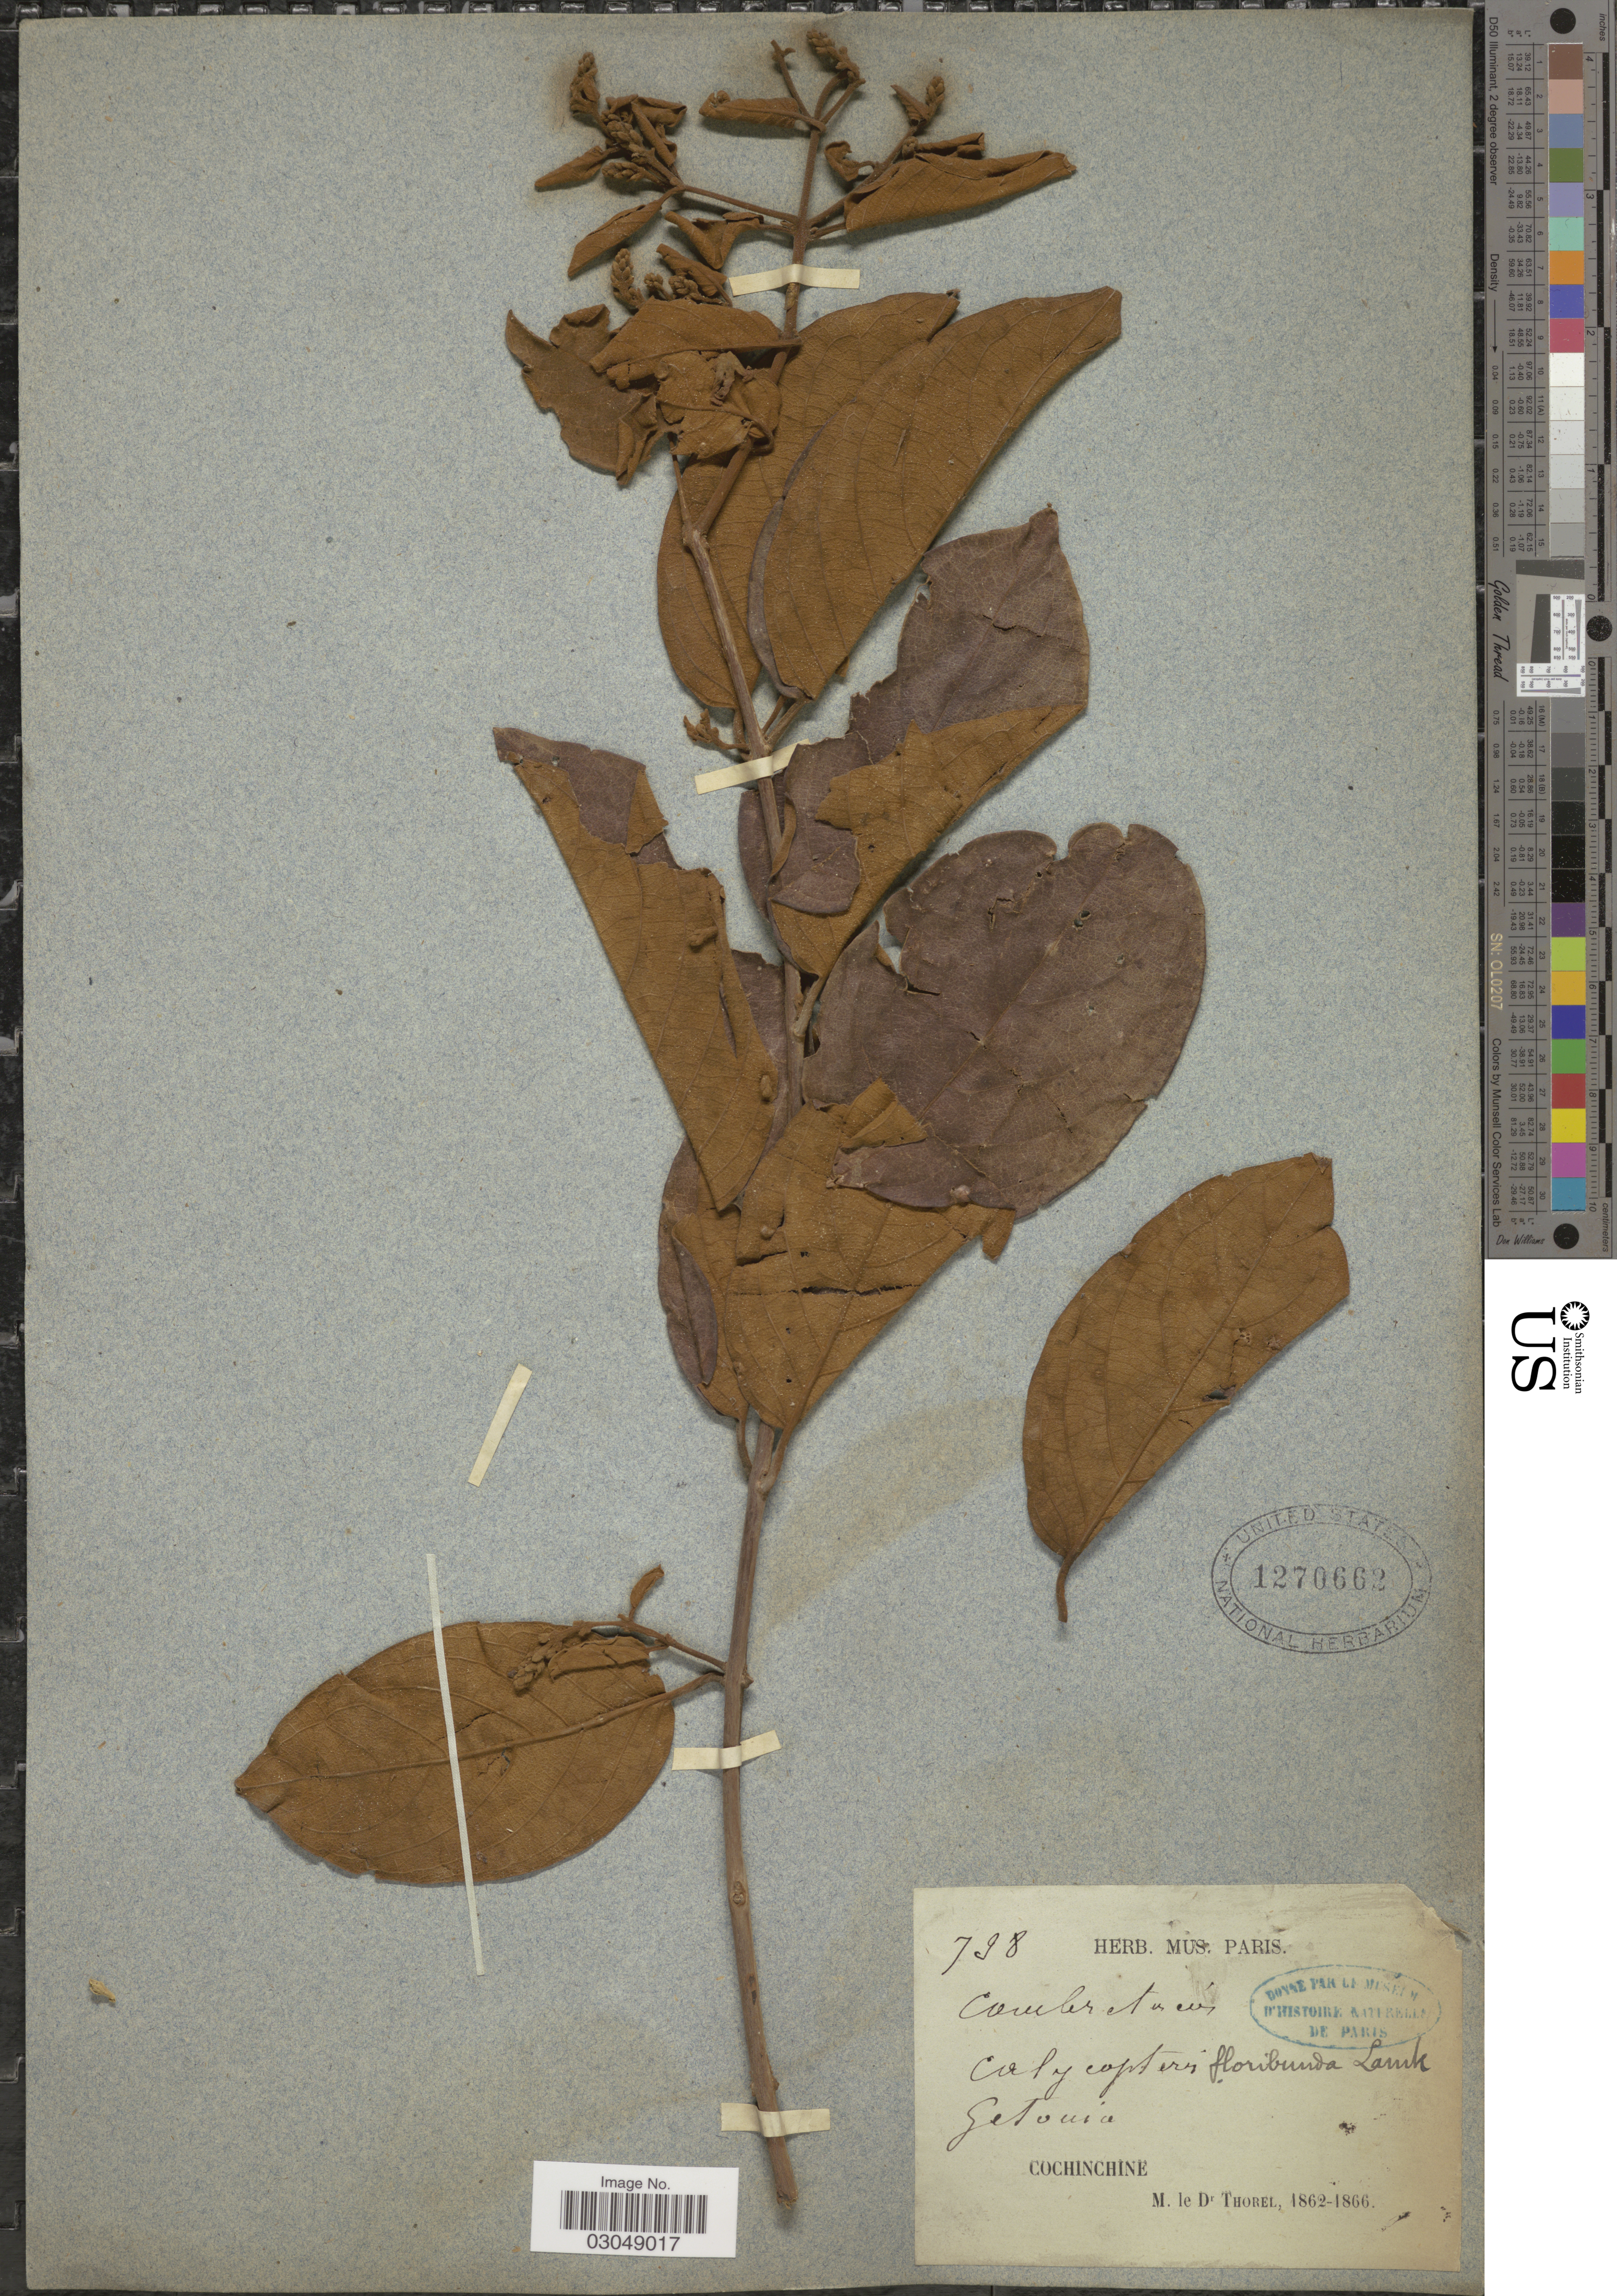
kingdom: Plantae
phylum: Tracheophyta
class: Magnoliopsida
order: Myrtales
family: Combretaceae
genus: Getonia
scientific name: Getonia floribunda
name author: Roxb.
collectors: C. Thorel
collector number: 798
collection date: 1862/1866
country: Vietnam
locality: Cochinchine.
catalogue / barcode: US 1270662